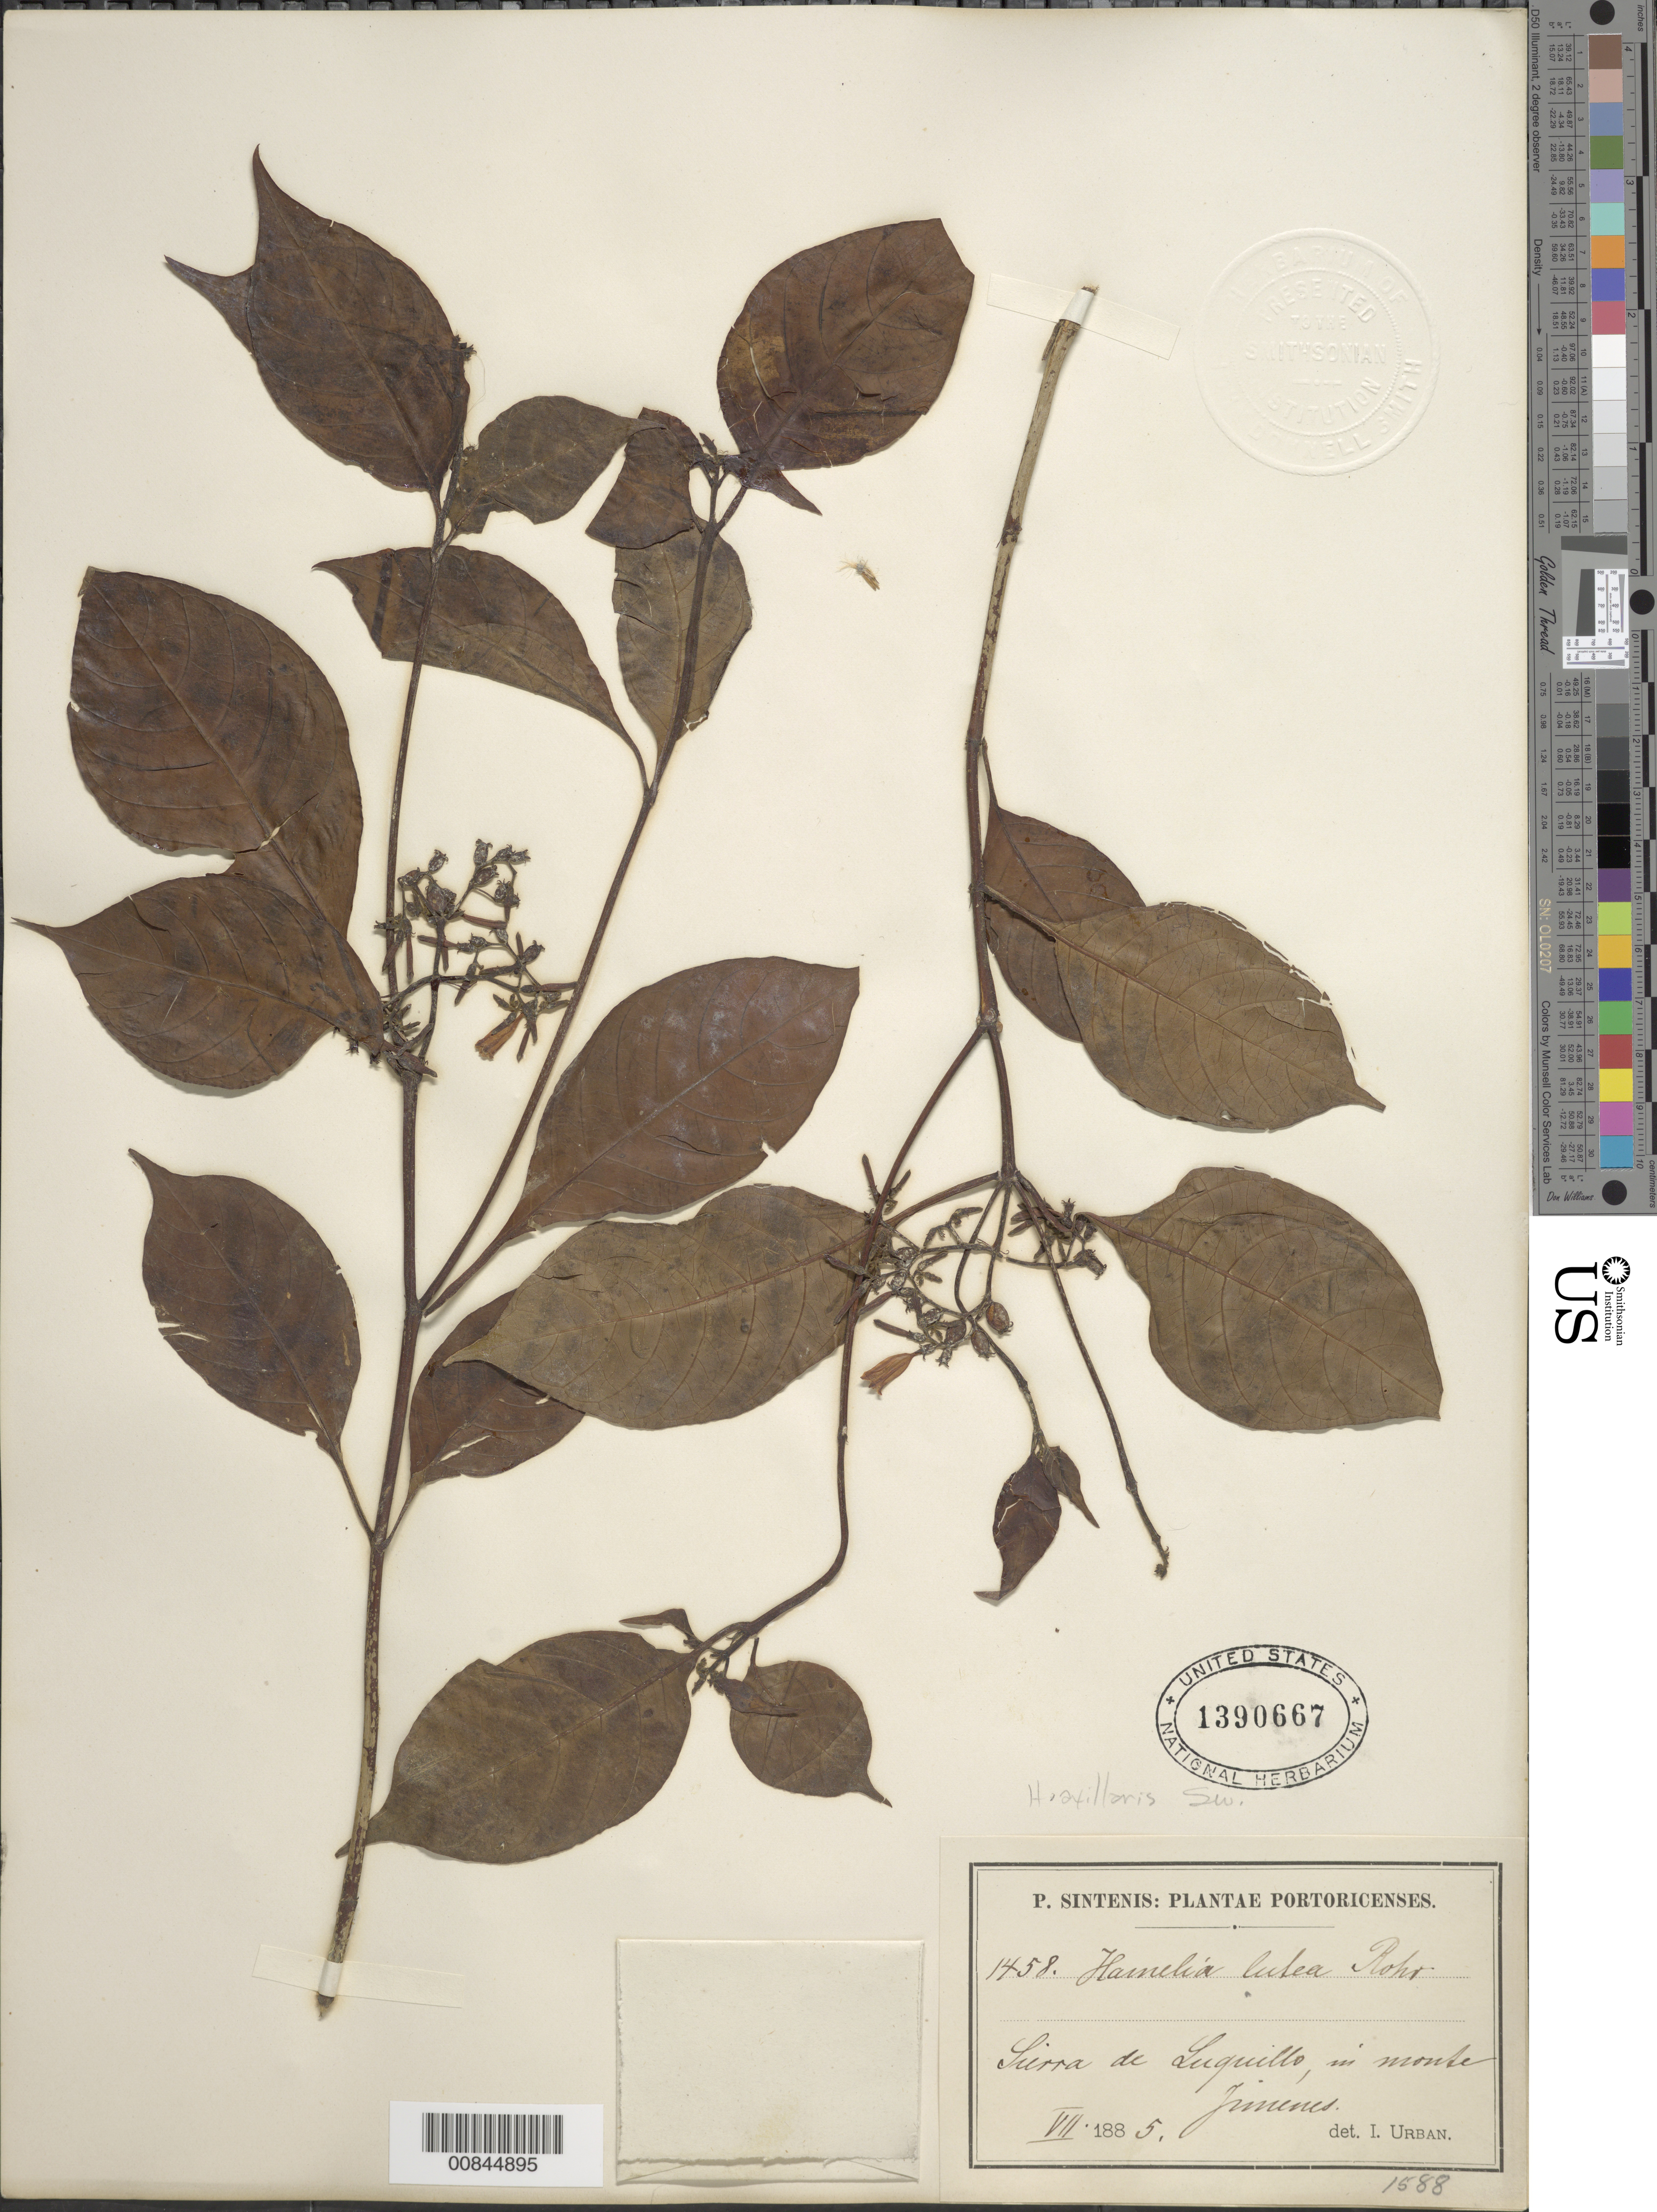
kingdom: Plantae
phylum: Tracheophyta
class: Magnoliopsida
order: Gentianales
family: Rubiaceae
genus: Hamelia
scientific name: Hamelia axillaris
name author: Sw.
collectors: I. Urban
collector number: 1458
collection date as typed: Jul 1885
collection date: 1885-07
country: Puerto Rico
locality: Sierra de Luguillo, in monte Jimenes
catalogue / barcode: US 1390667